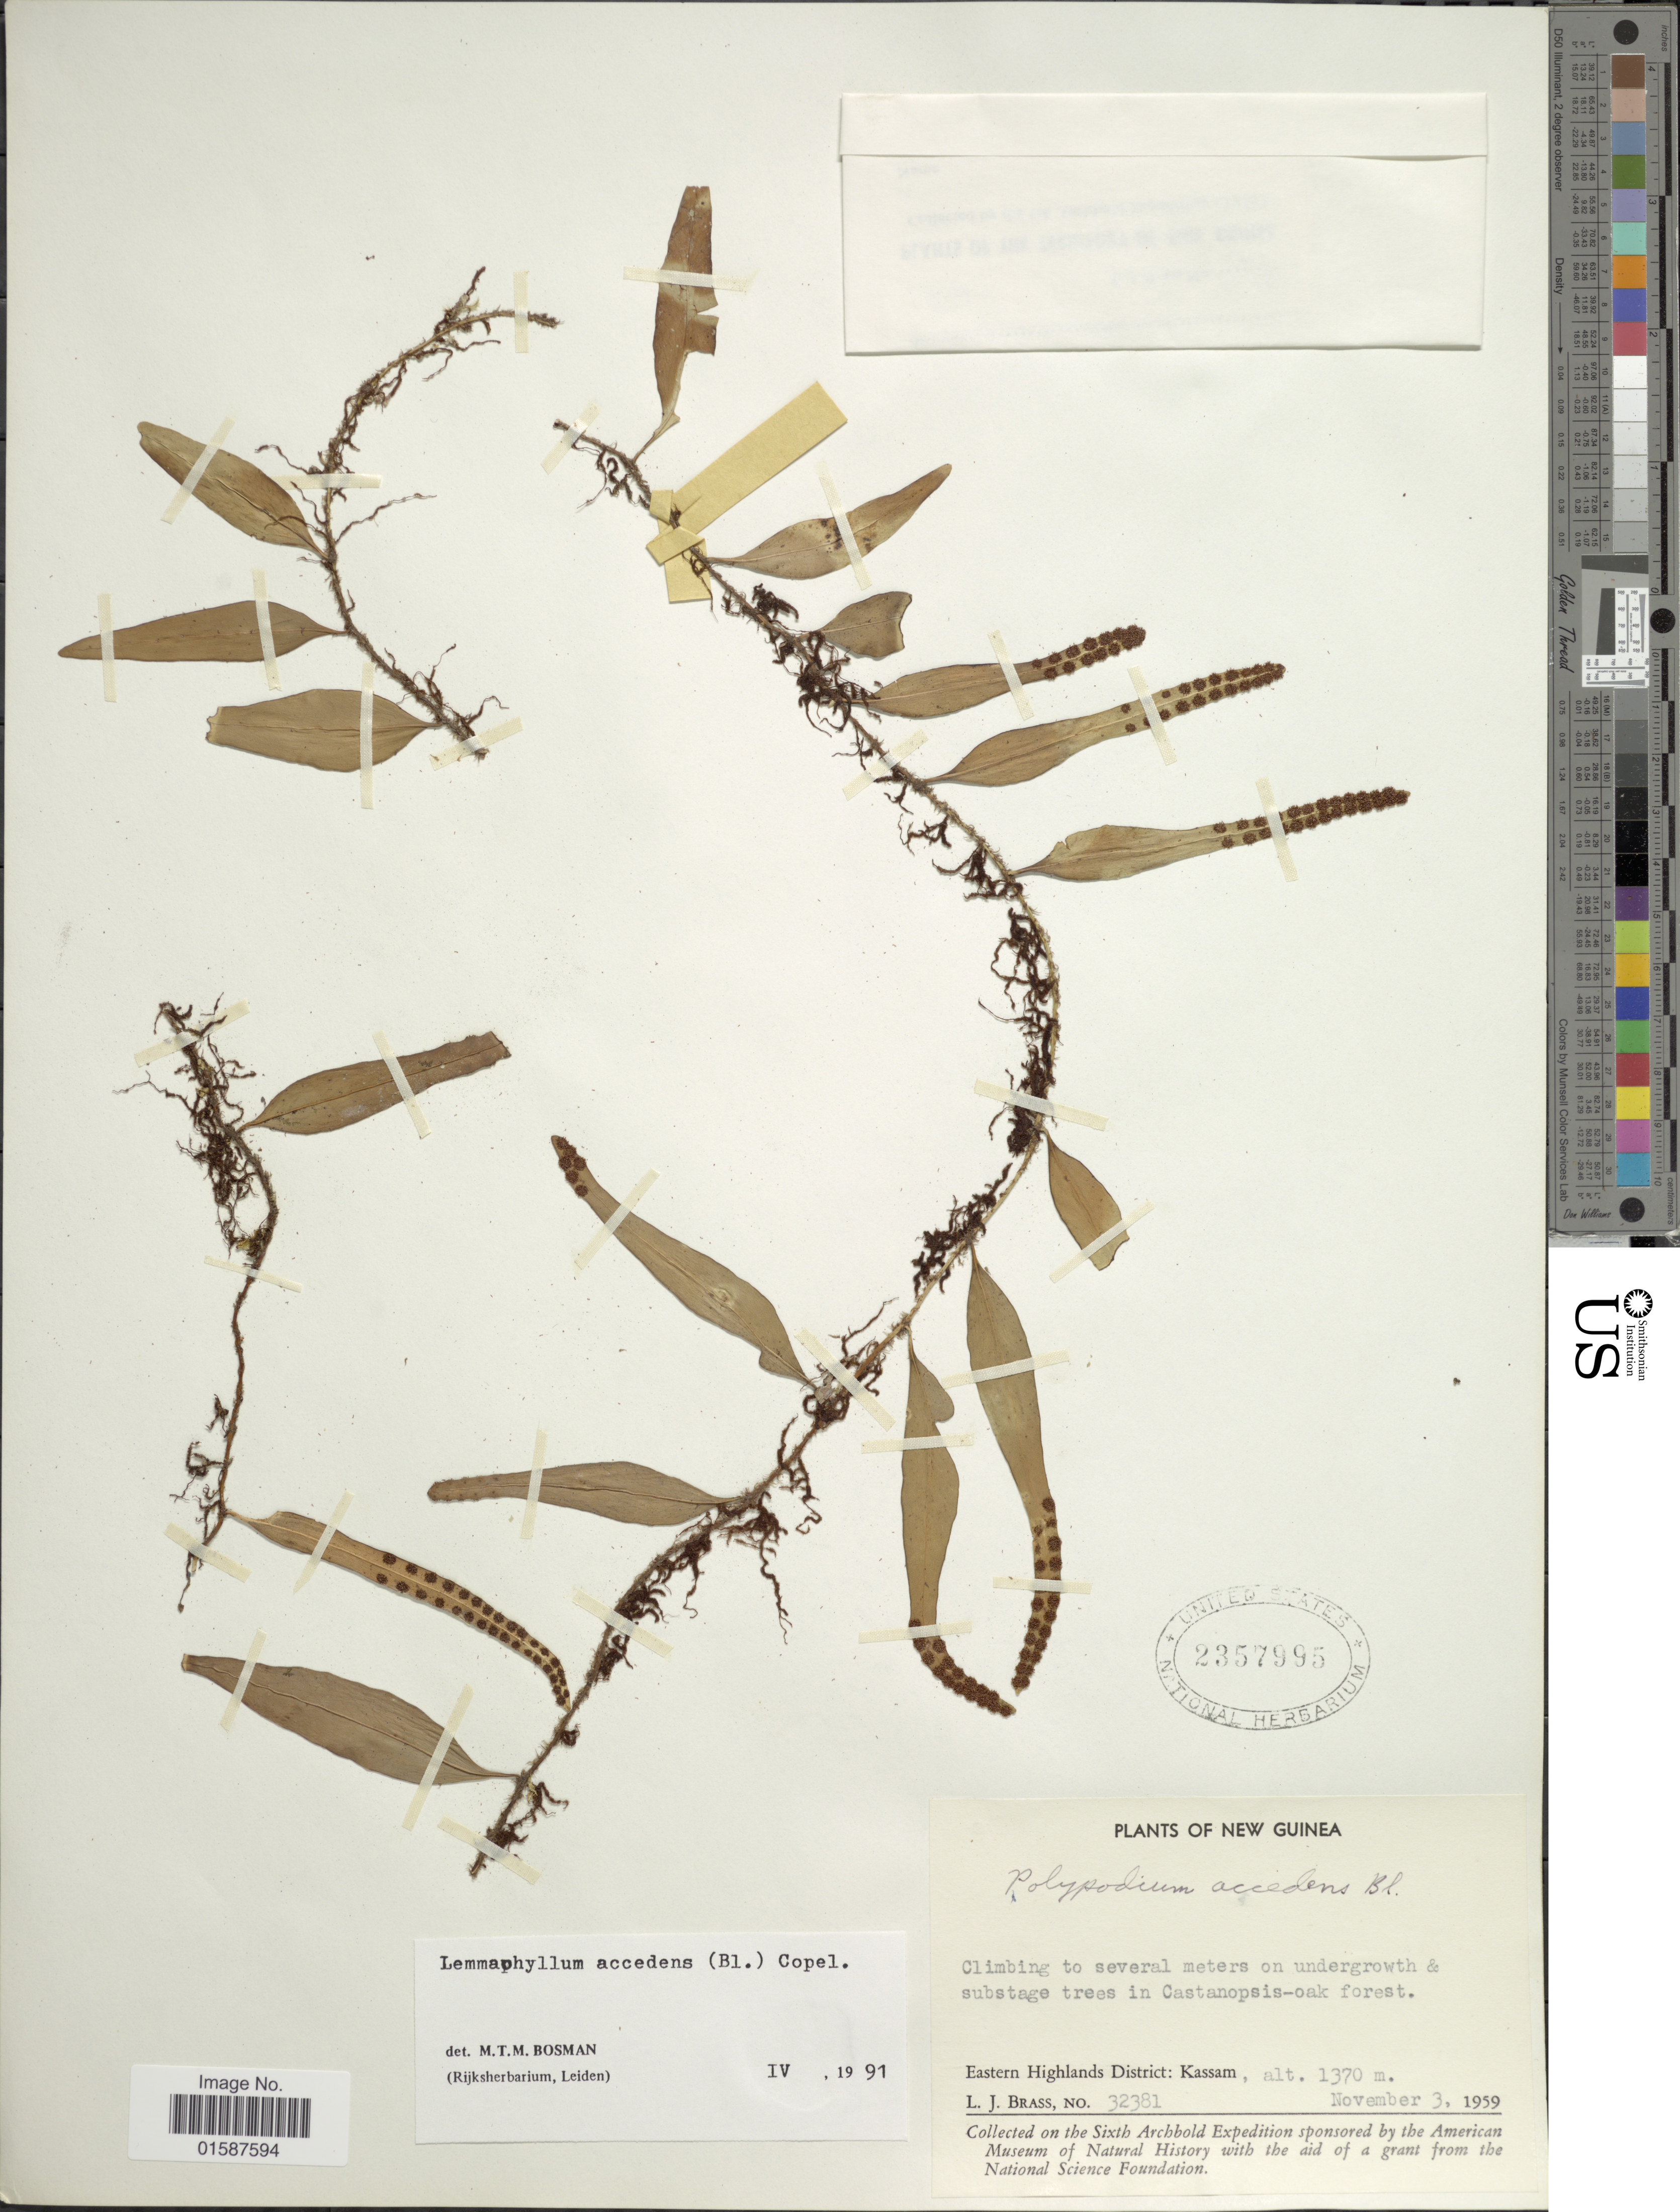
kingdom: Plantae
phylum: Tracheophyta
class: Polypodiopsida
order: Polypodiales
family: Polypodiaceae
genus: Lemmaphyllum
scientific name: Lemmaphyllum accedens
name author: (Blume) Donk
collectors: L. J. Brass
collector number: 32381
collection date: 1959-11-03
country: Papua New Guinea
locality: New Guinea, Eastern Highlands District: Kassam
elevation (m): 1370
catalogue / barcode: US 2357995